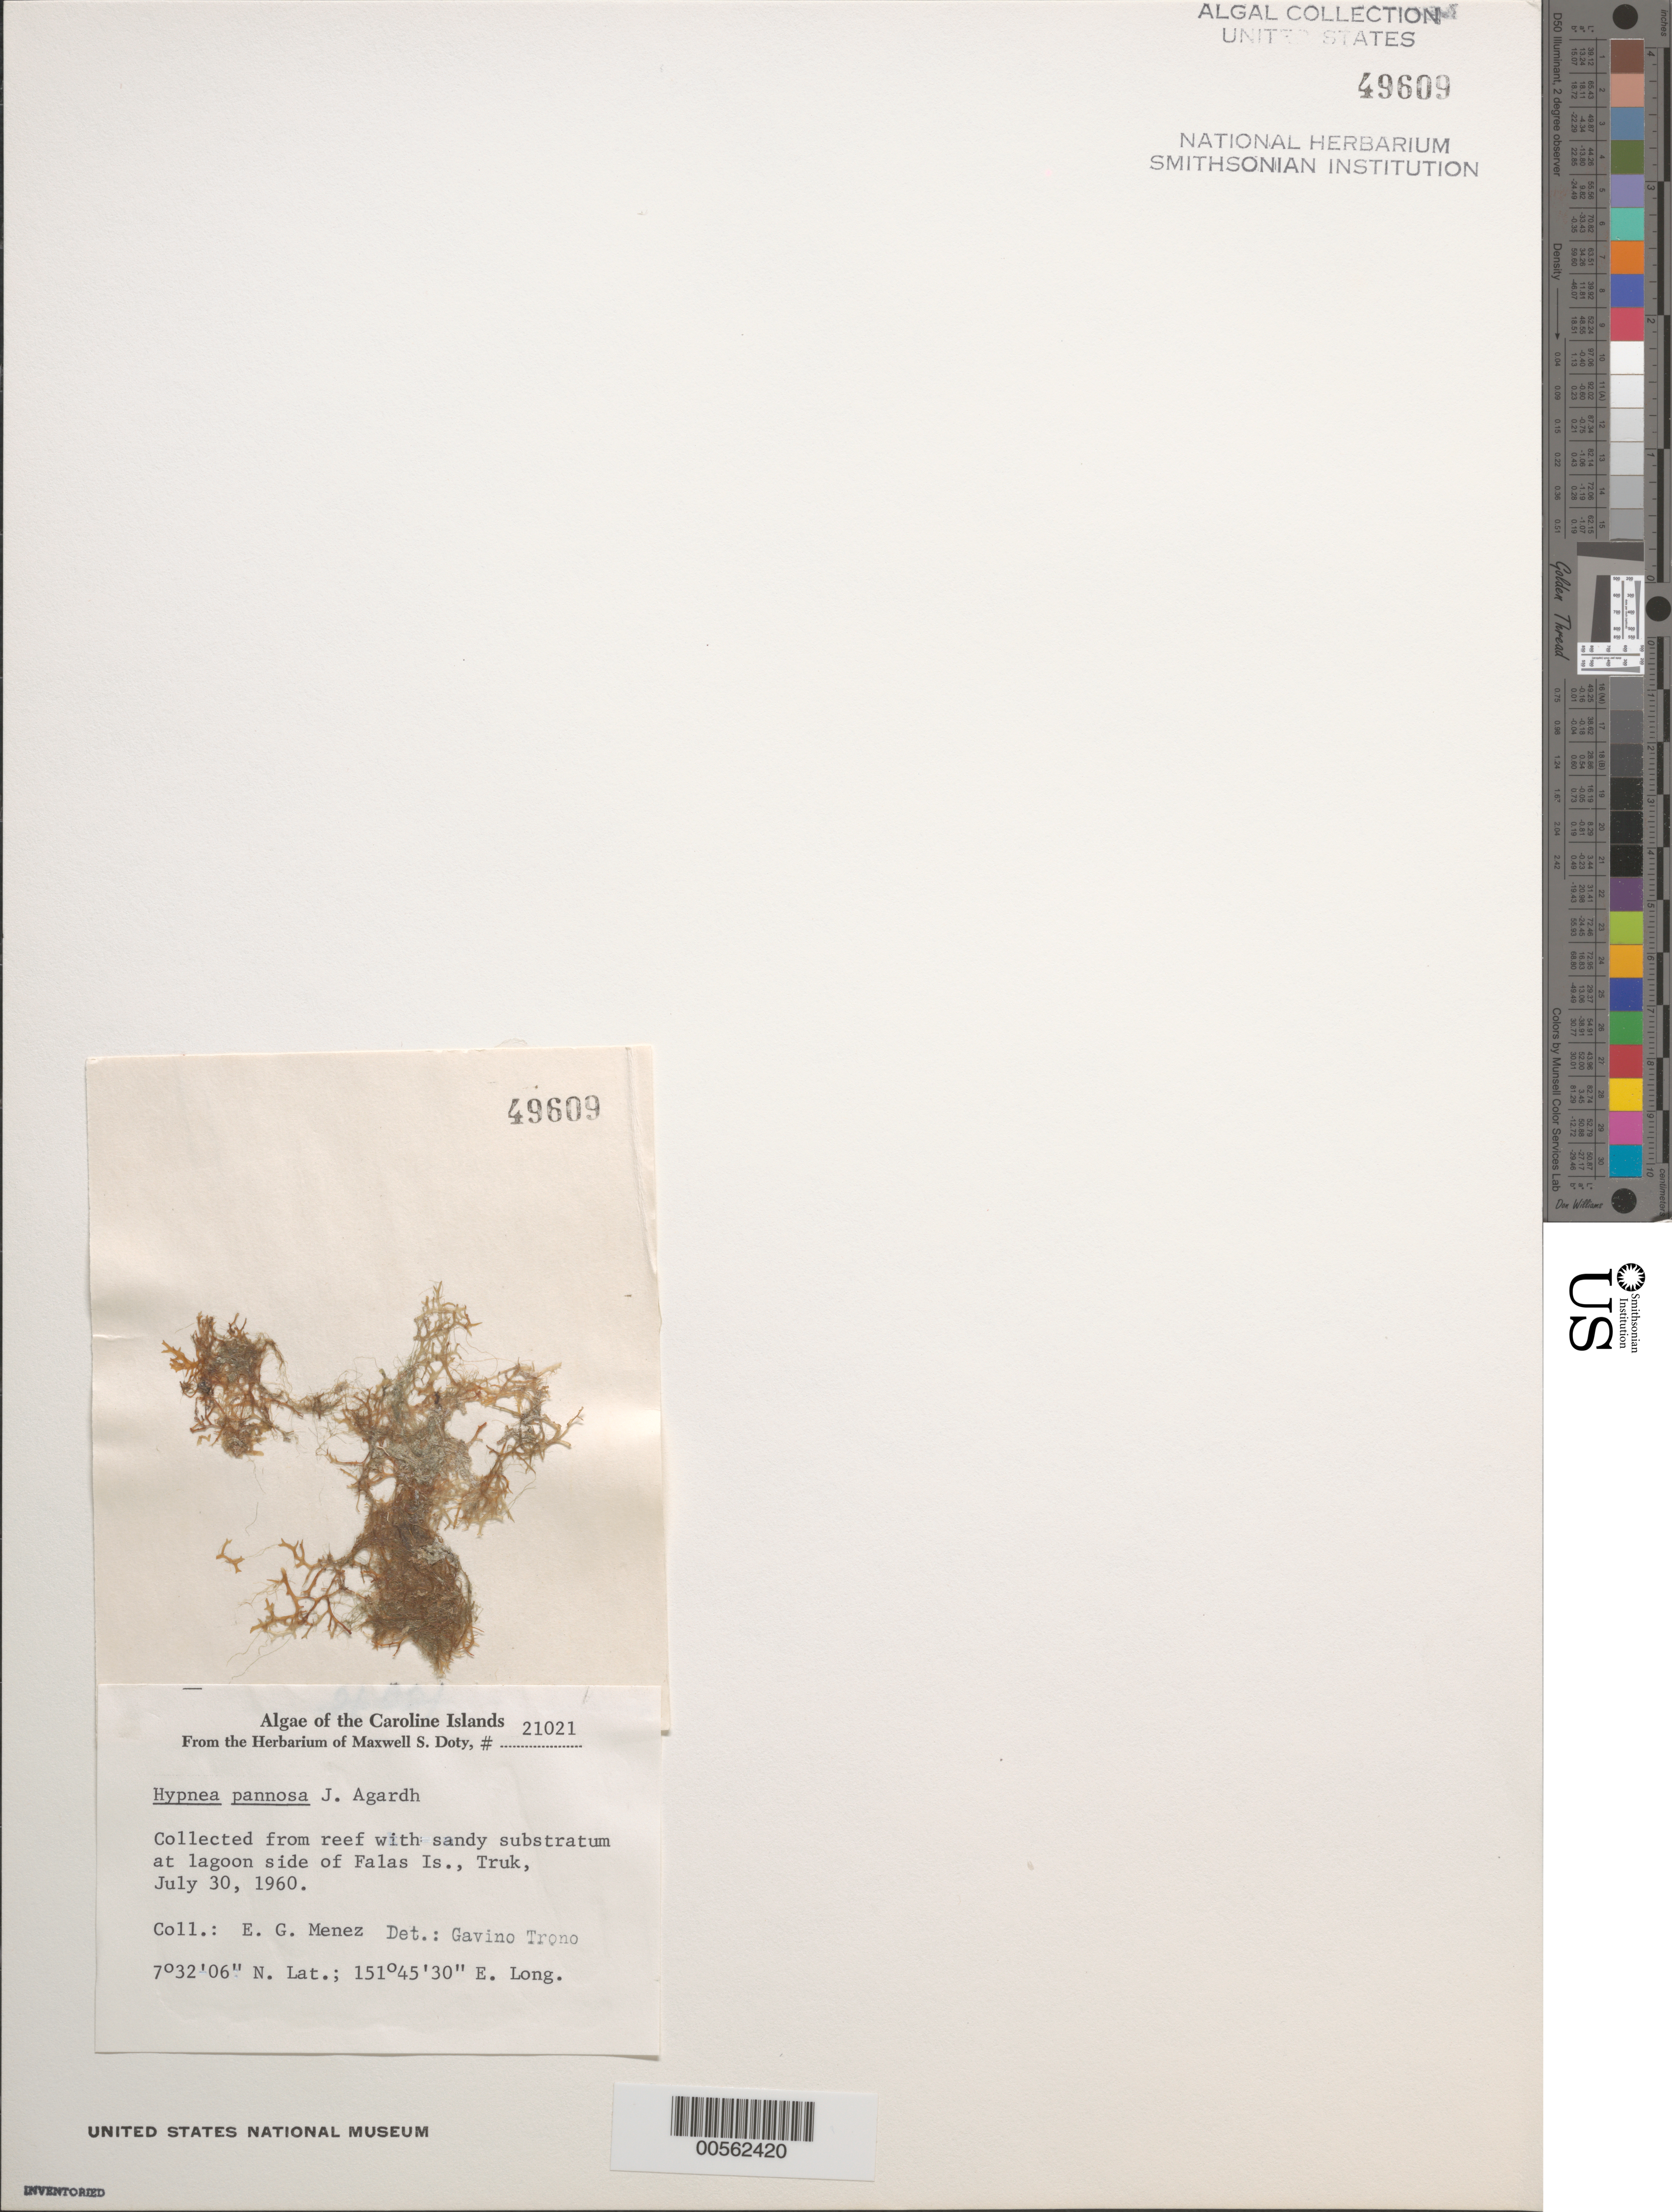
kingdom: Plantae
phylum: Rhodophyta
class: Florideophyceae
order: Gigartinales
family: Cystocloniaceae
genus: Hypnea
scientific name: Hypnea pannosa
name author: J. Agardh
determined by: Trono, Gavino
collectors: Meñez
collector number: MSD 21021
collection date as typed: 30 Jul 1960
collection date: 1960-07-30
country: Micronesia, Federated States of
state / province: Truk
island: Falas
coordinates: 7 32' 06" N, 151 45' 30" E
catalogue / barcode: US 49609